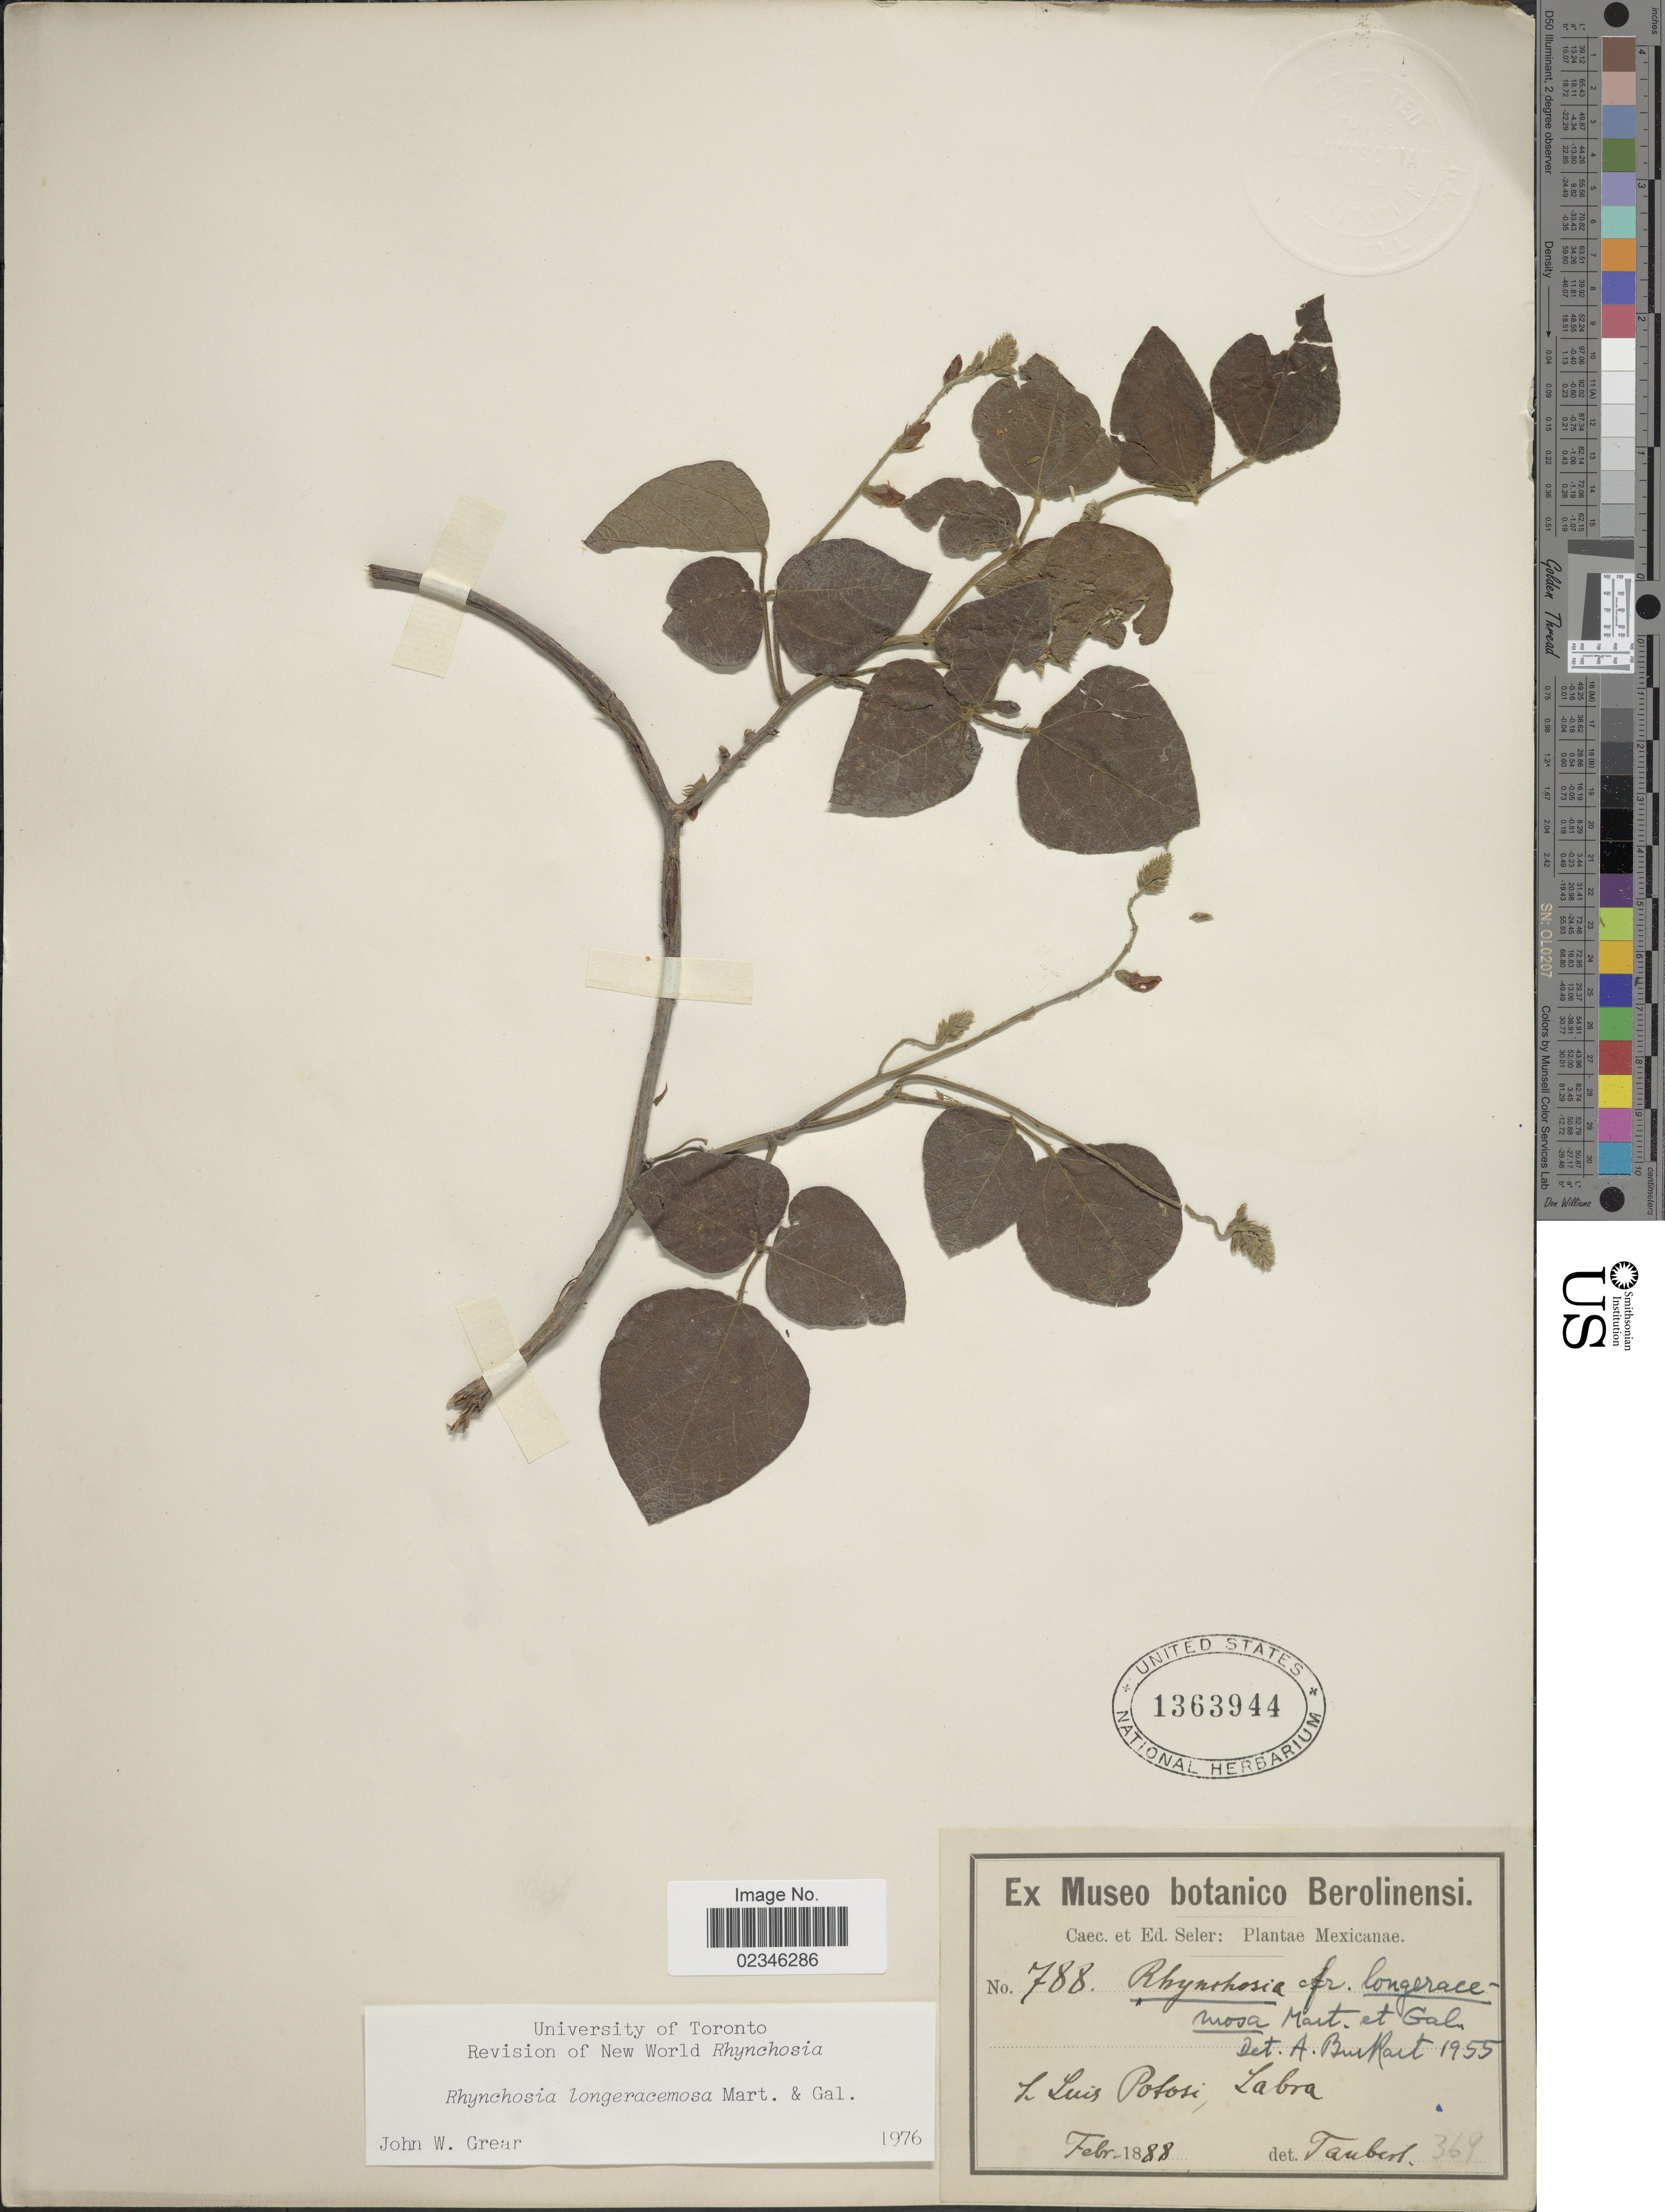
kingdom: Plantae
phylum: Tracheophyta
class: Magnoliopsida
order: Fabales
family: Fabaceae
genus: Rhynchosia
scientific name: Rhynchosia longeracemosa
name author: M. Martens & Galeotti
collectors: ex Caec. et Ed Seler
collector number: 788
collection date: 1888-02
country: Mexico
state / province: San Luis Potosí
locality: Mexicanae. S. Luis Potosi, Labra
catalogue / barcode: US 1363944